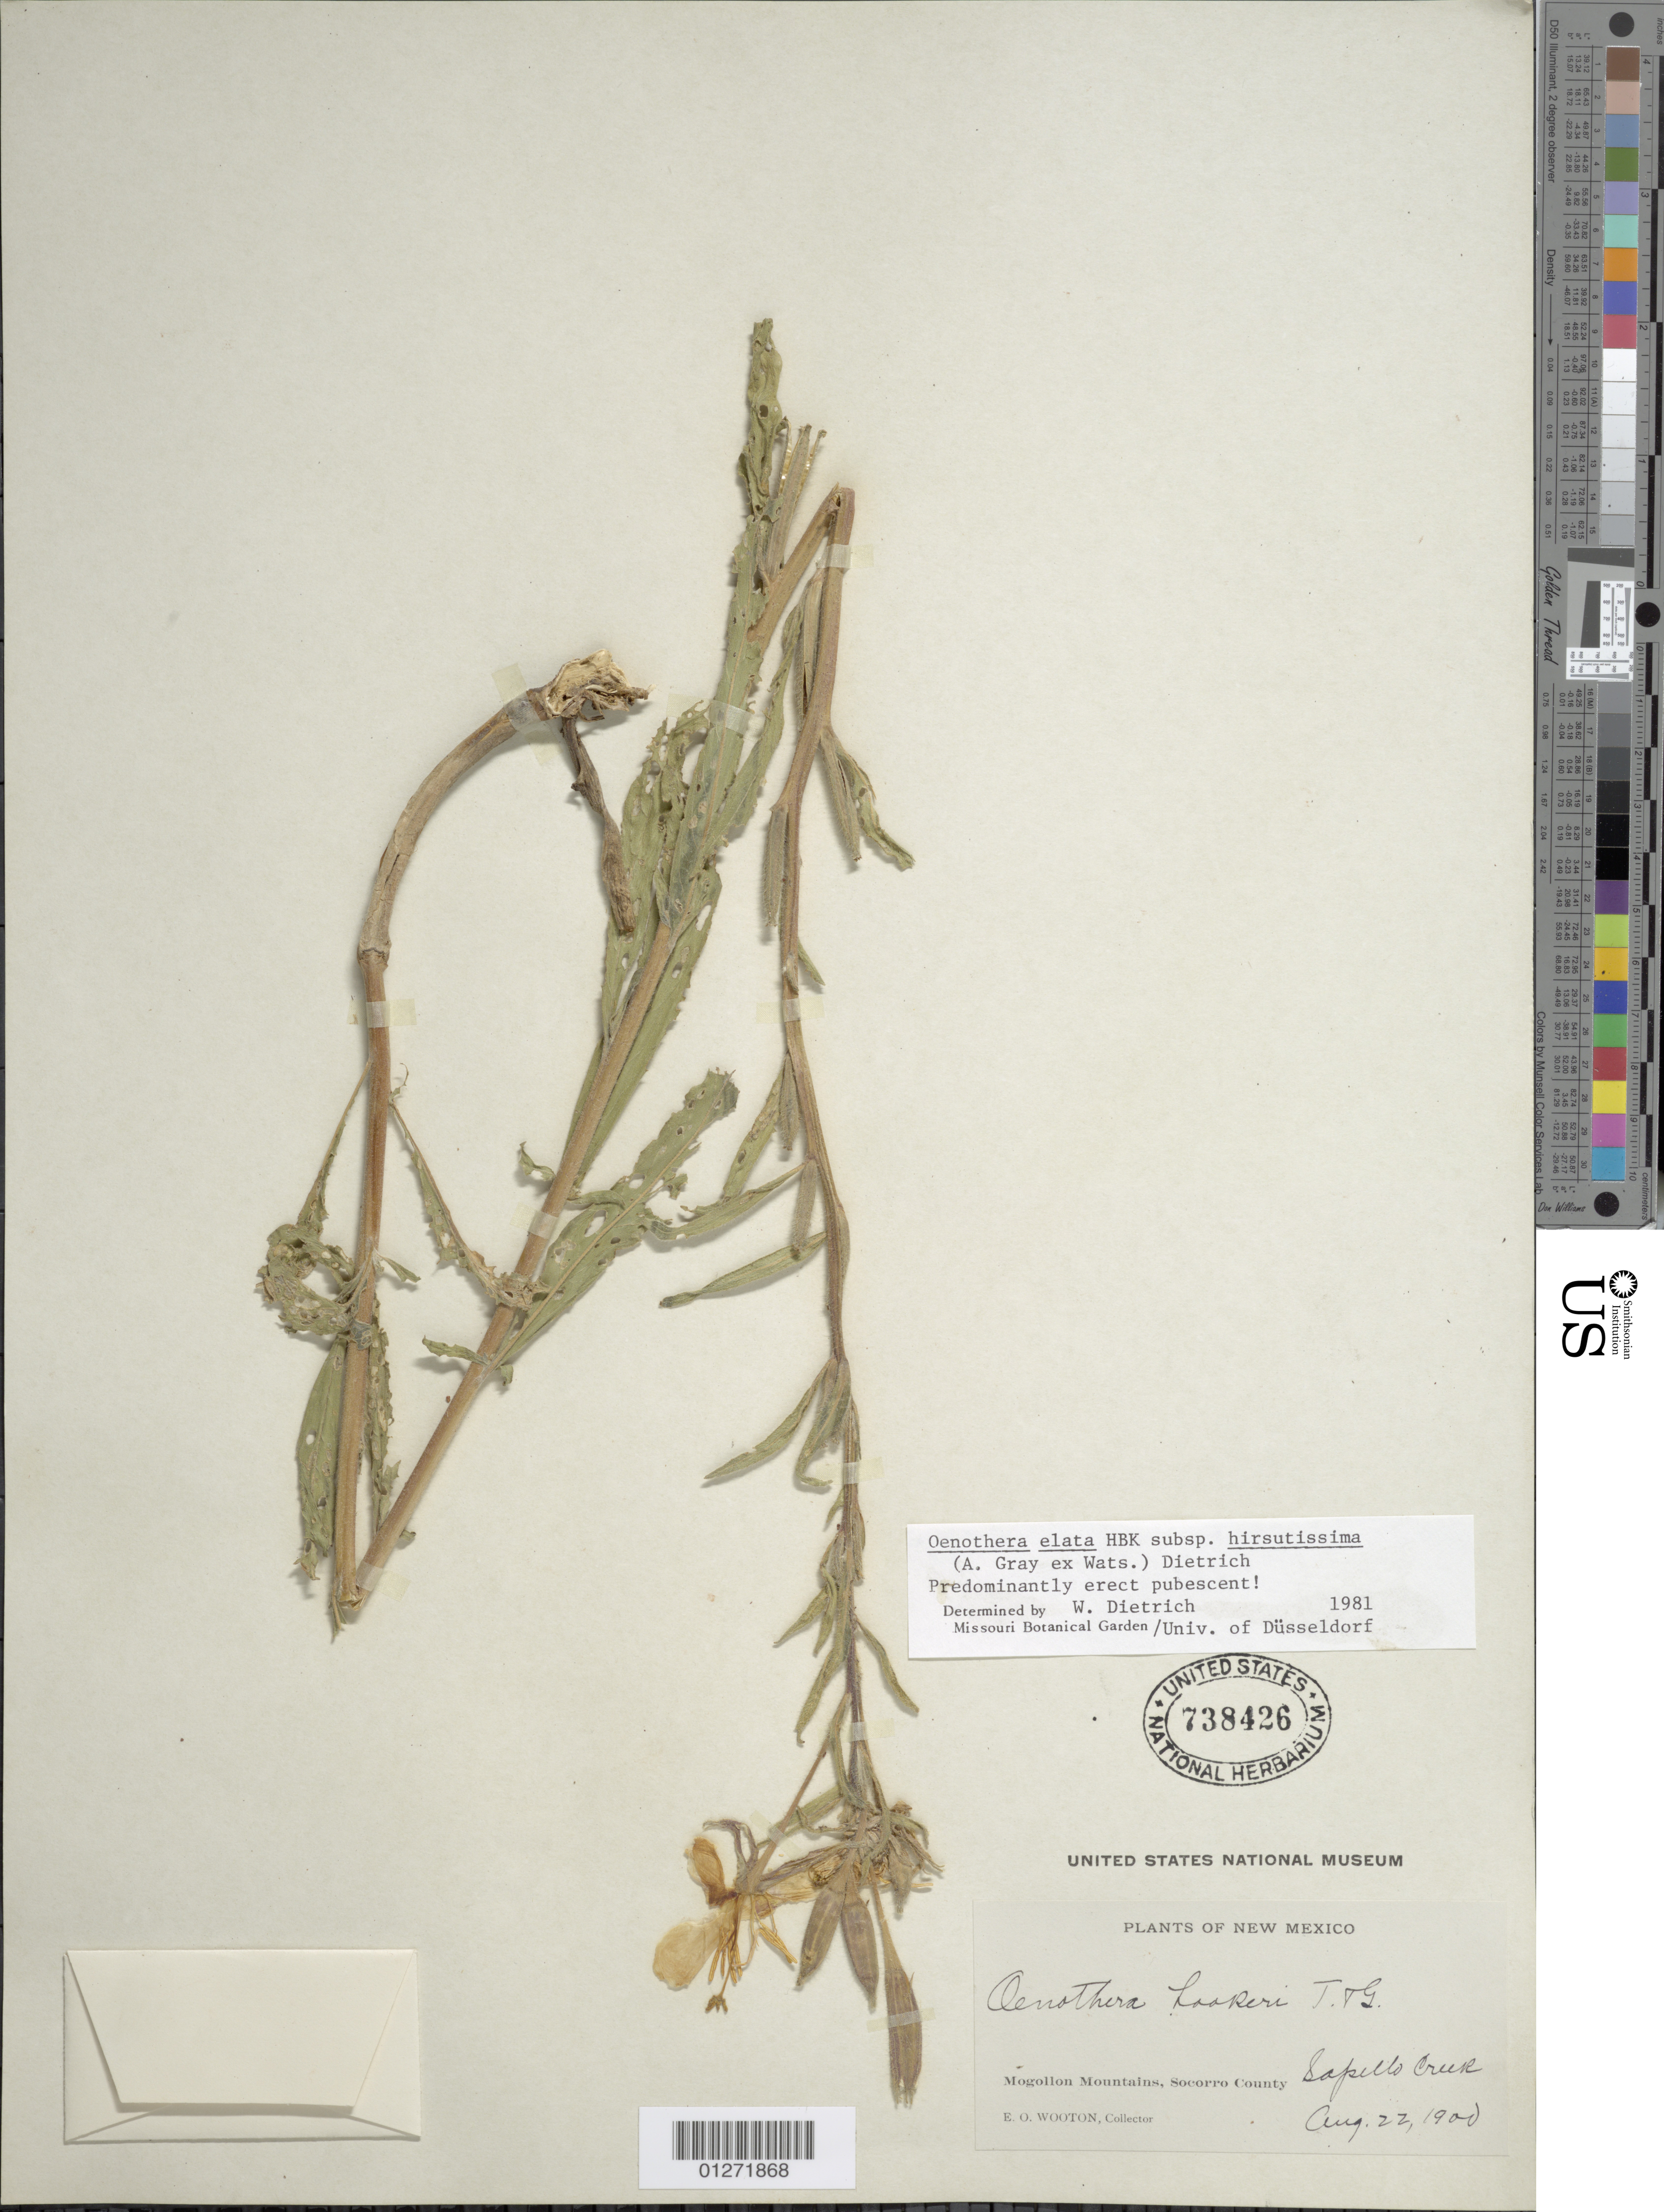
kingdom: Plantae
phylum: Tracheophyta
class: Magnoliopsida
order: Myrtales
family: Onagraceae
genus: Oenothera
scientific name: Oenothera elata subsp. hirsutissima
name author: (A. Gray ex S. Watson) W. Dietr.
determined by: Dietrich, W.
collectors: E. O. Wooton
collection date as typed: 22 Aug 1900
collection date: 1900-08-22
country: United States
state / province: New Mexico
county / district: Socorro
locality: Sapello Creek. Mogollon Mts.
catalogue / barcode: US 738426